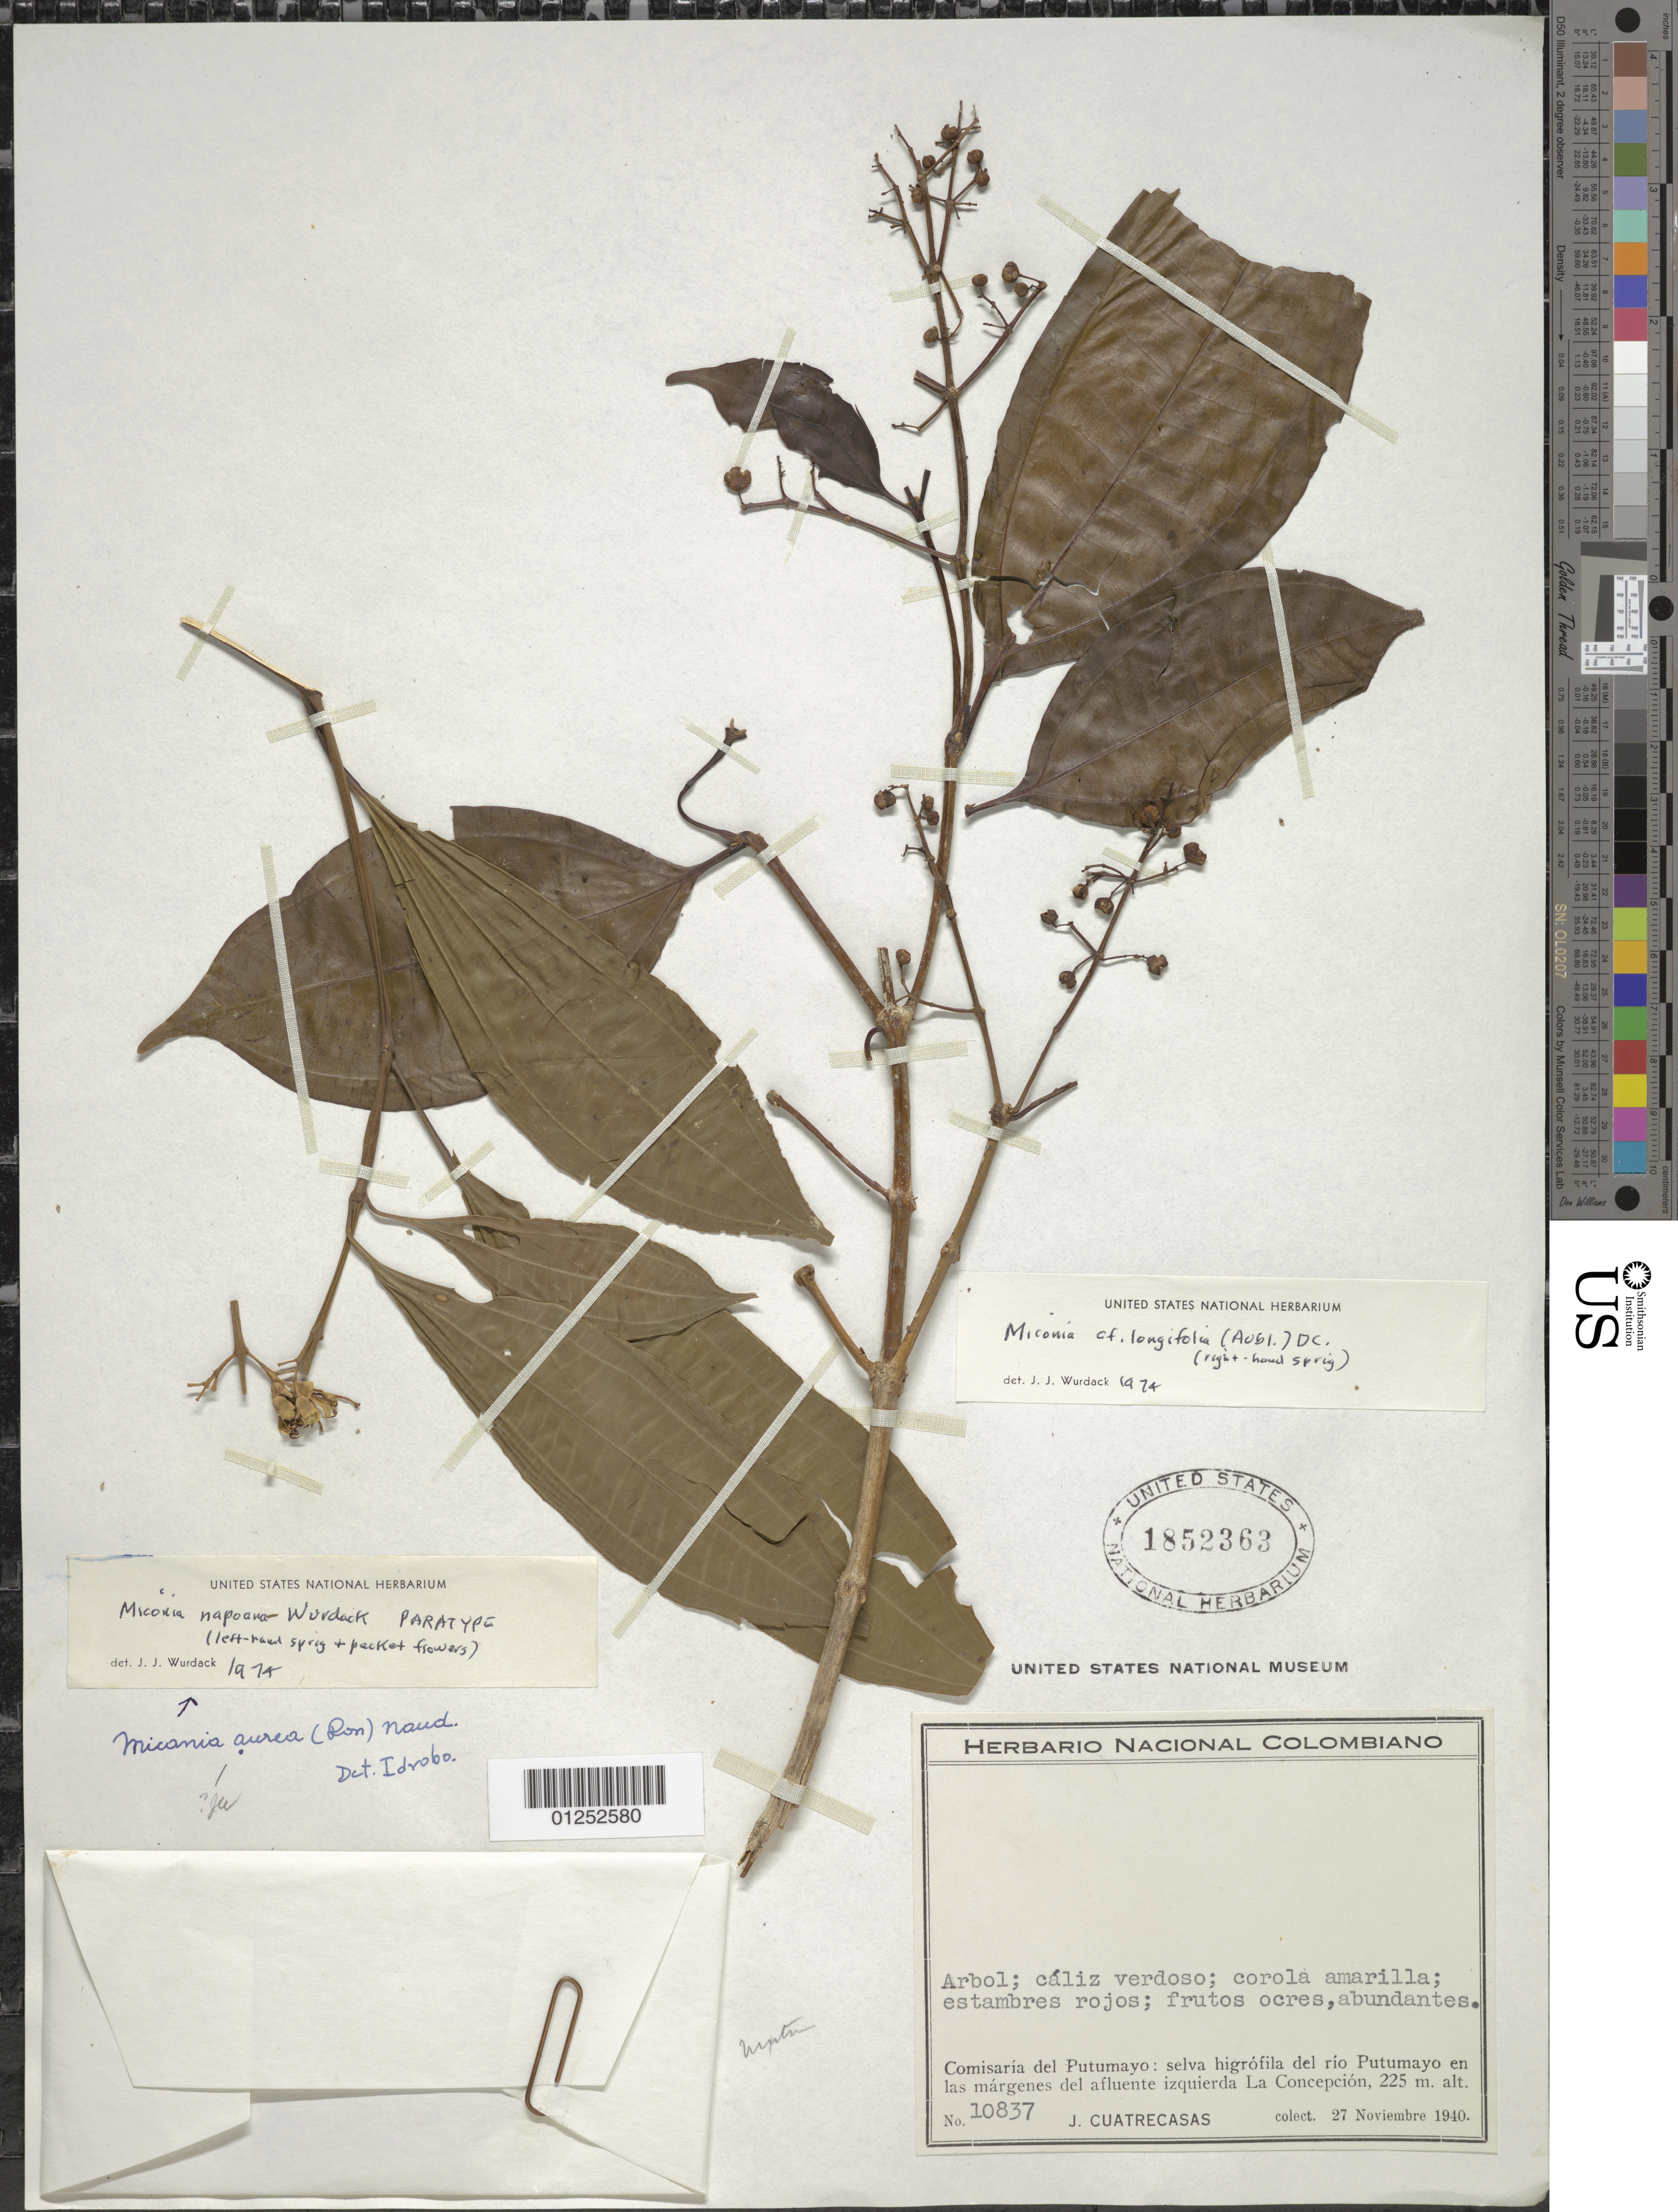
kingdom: Plantae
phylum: Tracheophyta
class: Magnoliopsida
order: Myrtales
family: Melastomataceae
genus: Miconia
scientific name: Miconia napoana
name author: Wurdack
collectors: J. Cuatrecasas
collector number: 10837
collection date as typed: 27 Nov 1940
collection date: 1940-11-27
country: Colombia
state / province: Putumayo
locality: selva higrofila del rio Putumayo en las margenes del afluente izquierda La Concepcion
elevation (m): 225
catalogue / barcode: US 1852363